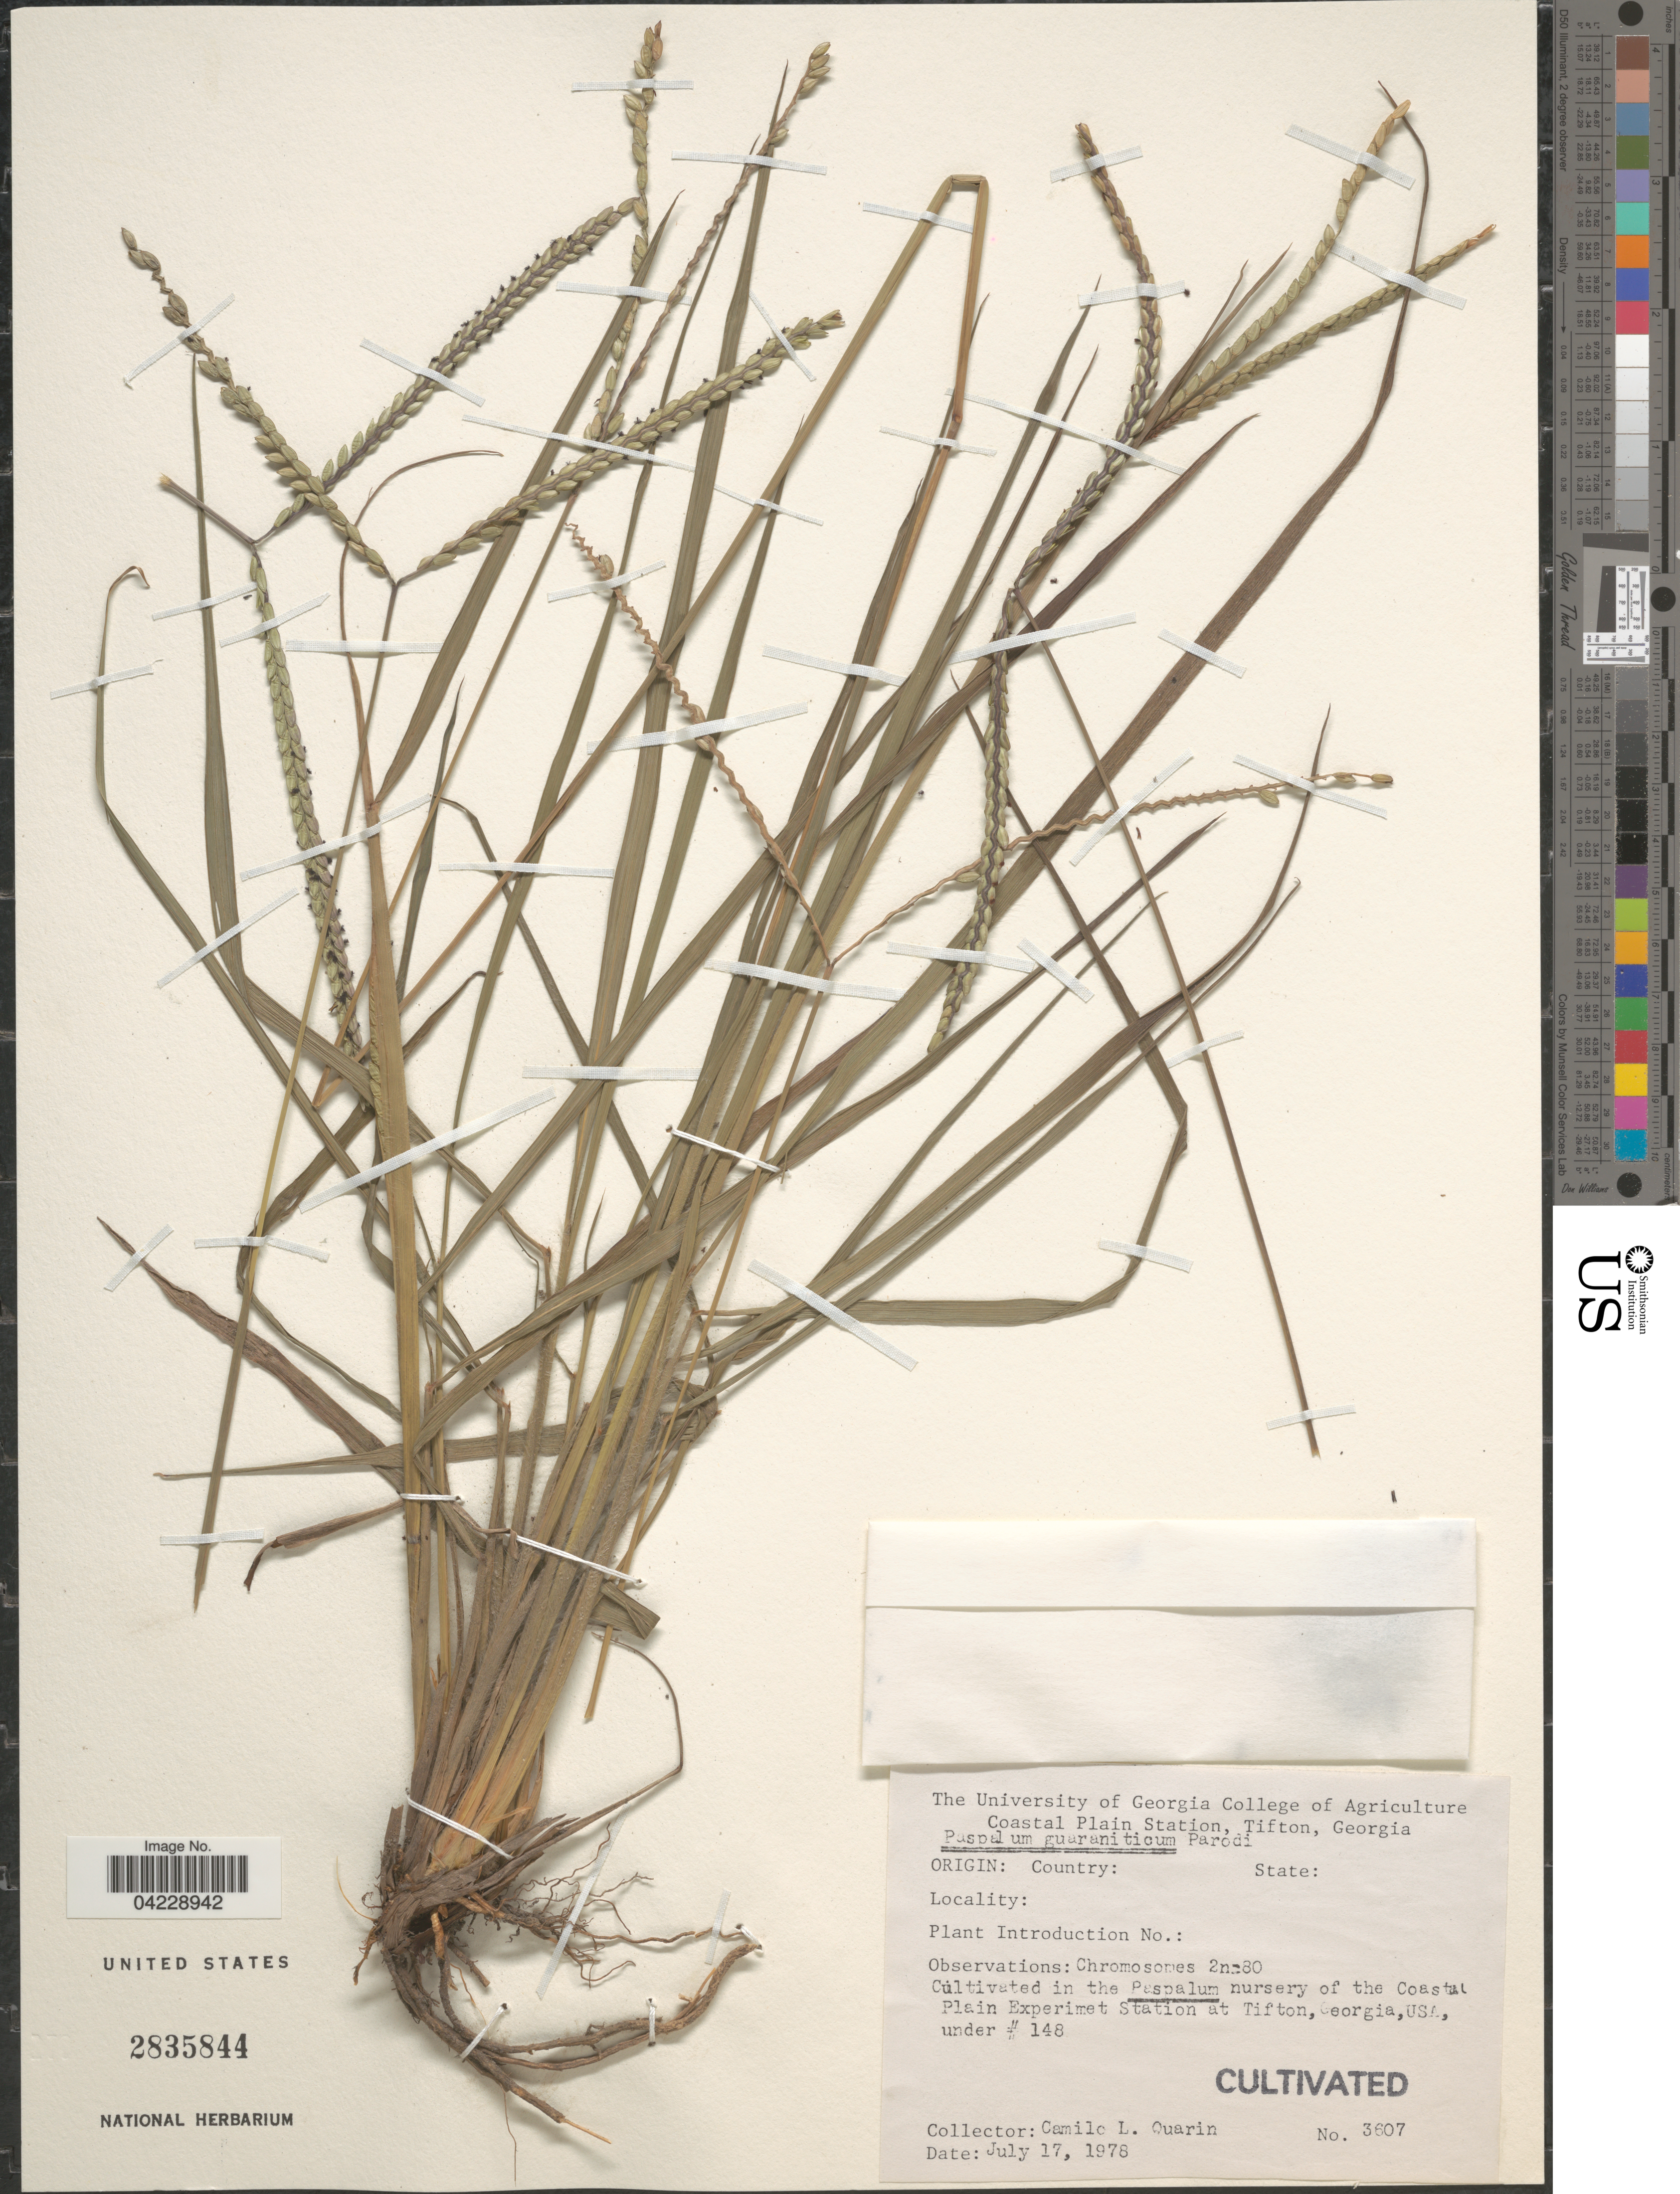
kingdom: Plantae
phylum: Tracheophyta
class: Liliopsida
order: Poales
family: Poaceae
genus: Paspalum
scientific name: Paspalum ionanthum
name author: Chase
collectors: C. Quarin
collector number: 3607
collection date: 1978-07-17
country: United States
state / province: Georgia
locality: In the Paspalum nursery of the Coastal Plain Experiment Station at Tifton, under # 148.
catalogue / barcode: US 2835844